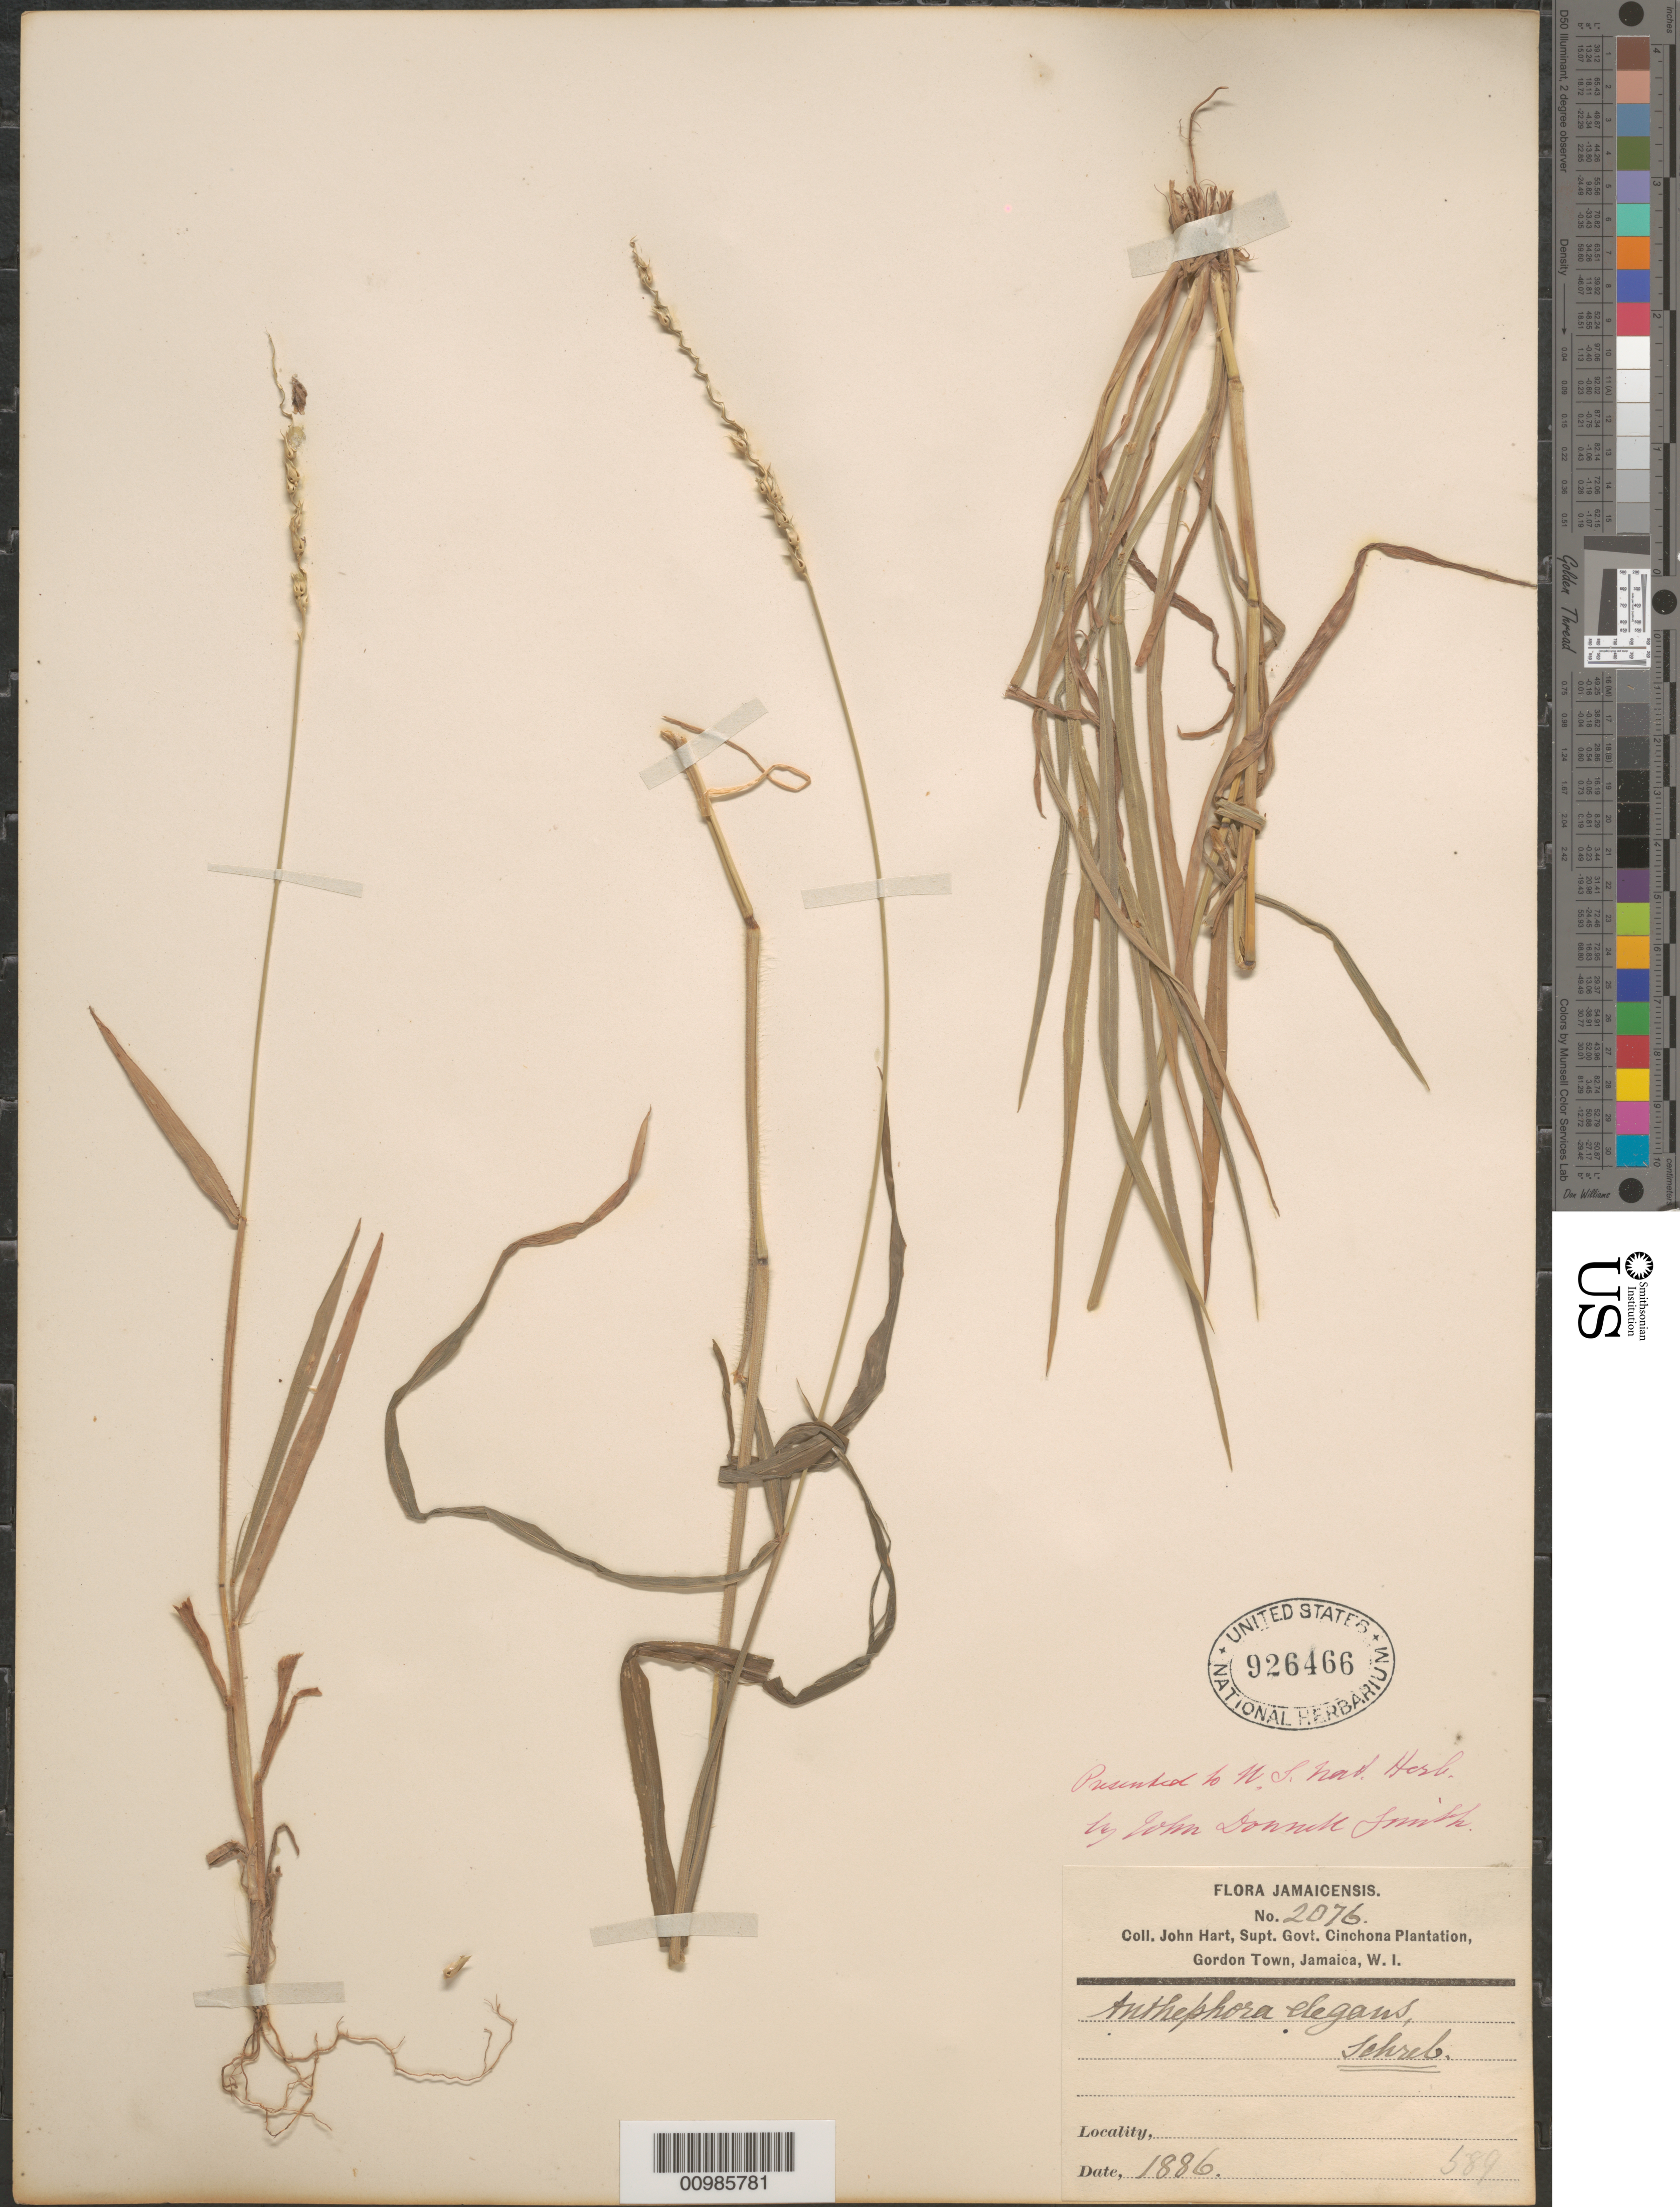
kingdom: Plantae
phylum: Tracheophyta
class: Liliopsida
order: Poales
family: Poaceae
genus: Anthephora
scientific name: Anthephora hermaphrodita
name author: (L.) Kuntze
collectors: J. Hart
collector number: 2076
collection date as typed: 1886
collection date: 1886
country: Jamaica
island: Jamaica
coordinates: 0 N, 0 E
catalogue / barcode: US 926466